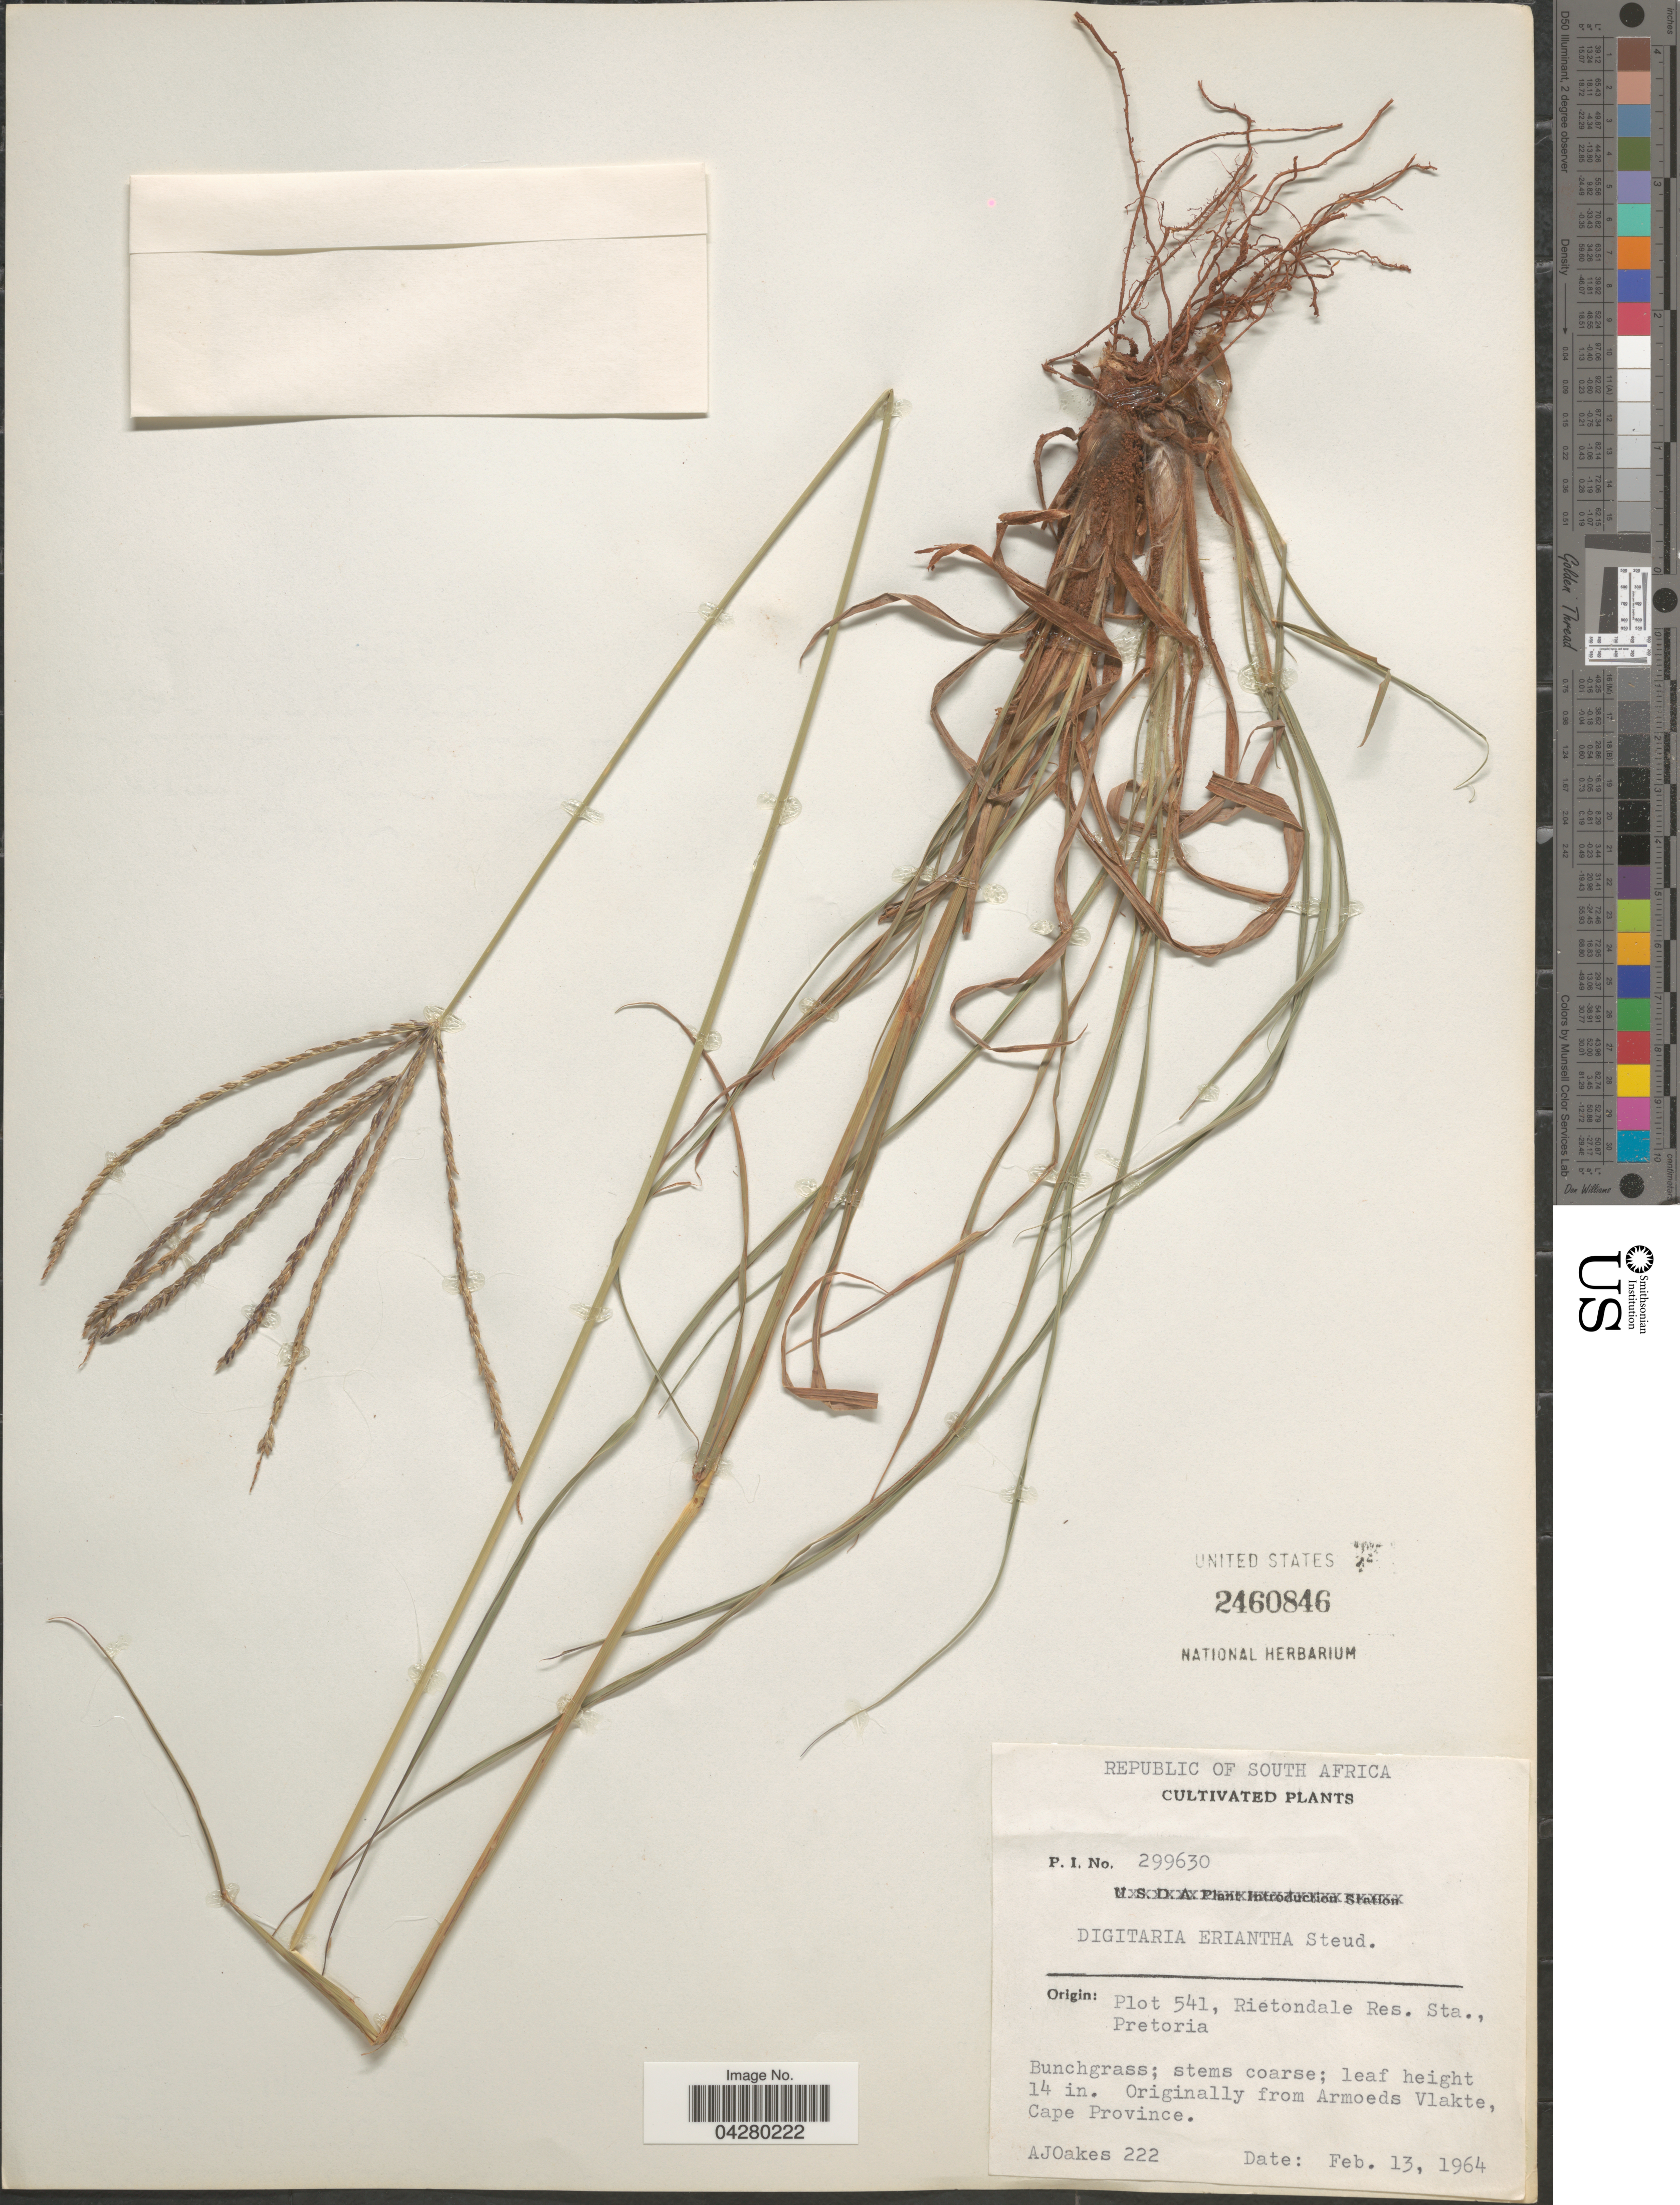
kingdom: Plantae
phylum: Tracheophyta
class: Liliopsida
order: Poales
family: Poaceae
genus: Digitaria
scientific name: Digitaria eriantha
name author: Steud.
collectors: A. Oakes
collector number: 222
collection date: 1964-02-13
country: South Africa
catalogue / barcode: US 2460846